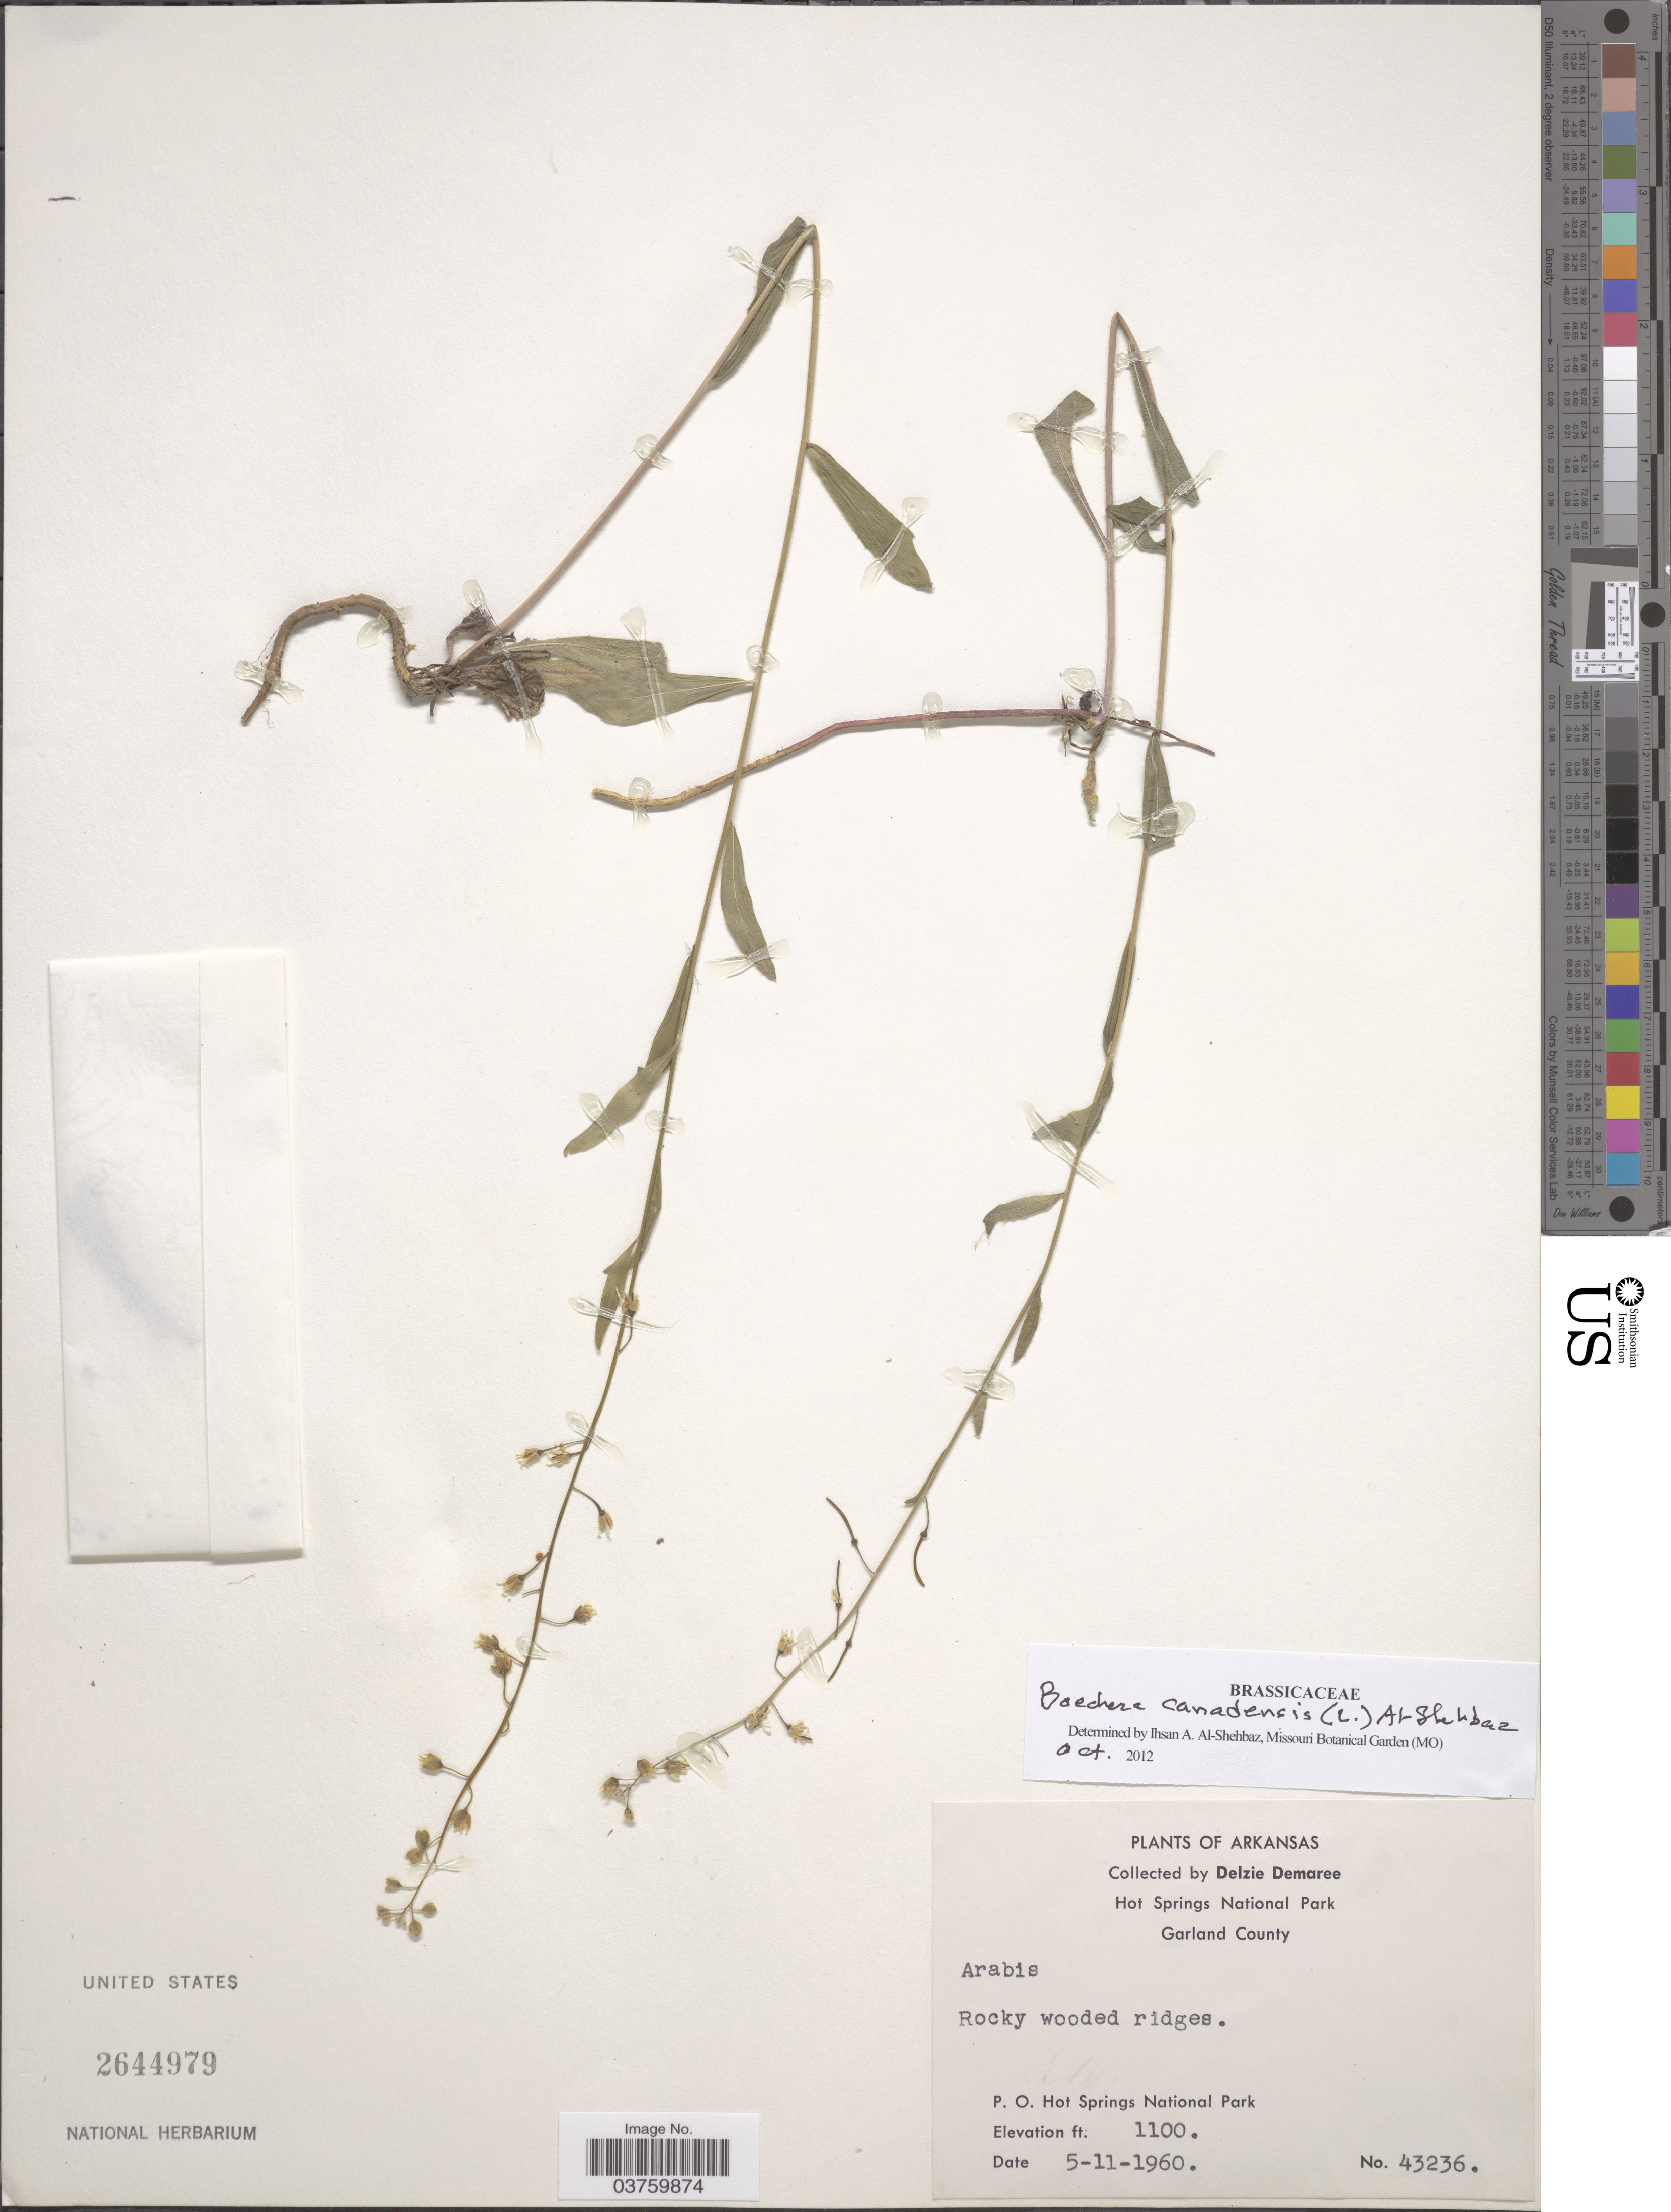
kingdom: Plantae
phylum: Tracheophyta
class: Magnoliopsida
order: Brassicales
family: Brassicaceae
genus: Boechera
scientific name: Boechera canadensis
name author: (L.) Al-Shehbaz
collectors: D. Demaree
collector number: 43236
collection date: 1960-05-11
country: United States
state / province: Arkansas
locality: Hot Springs National Park. Garland County. P. O. Hot Springs National Park.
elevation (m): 335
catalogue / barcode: US 2644979